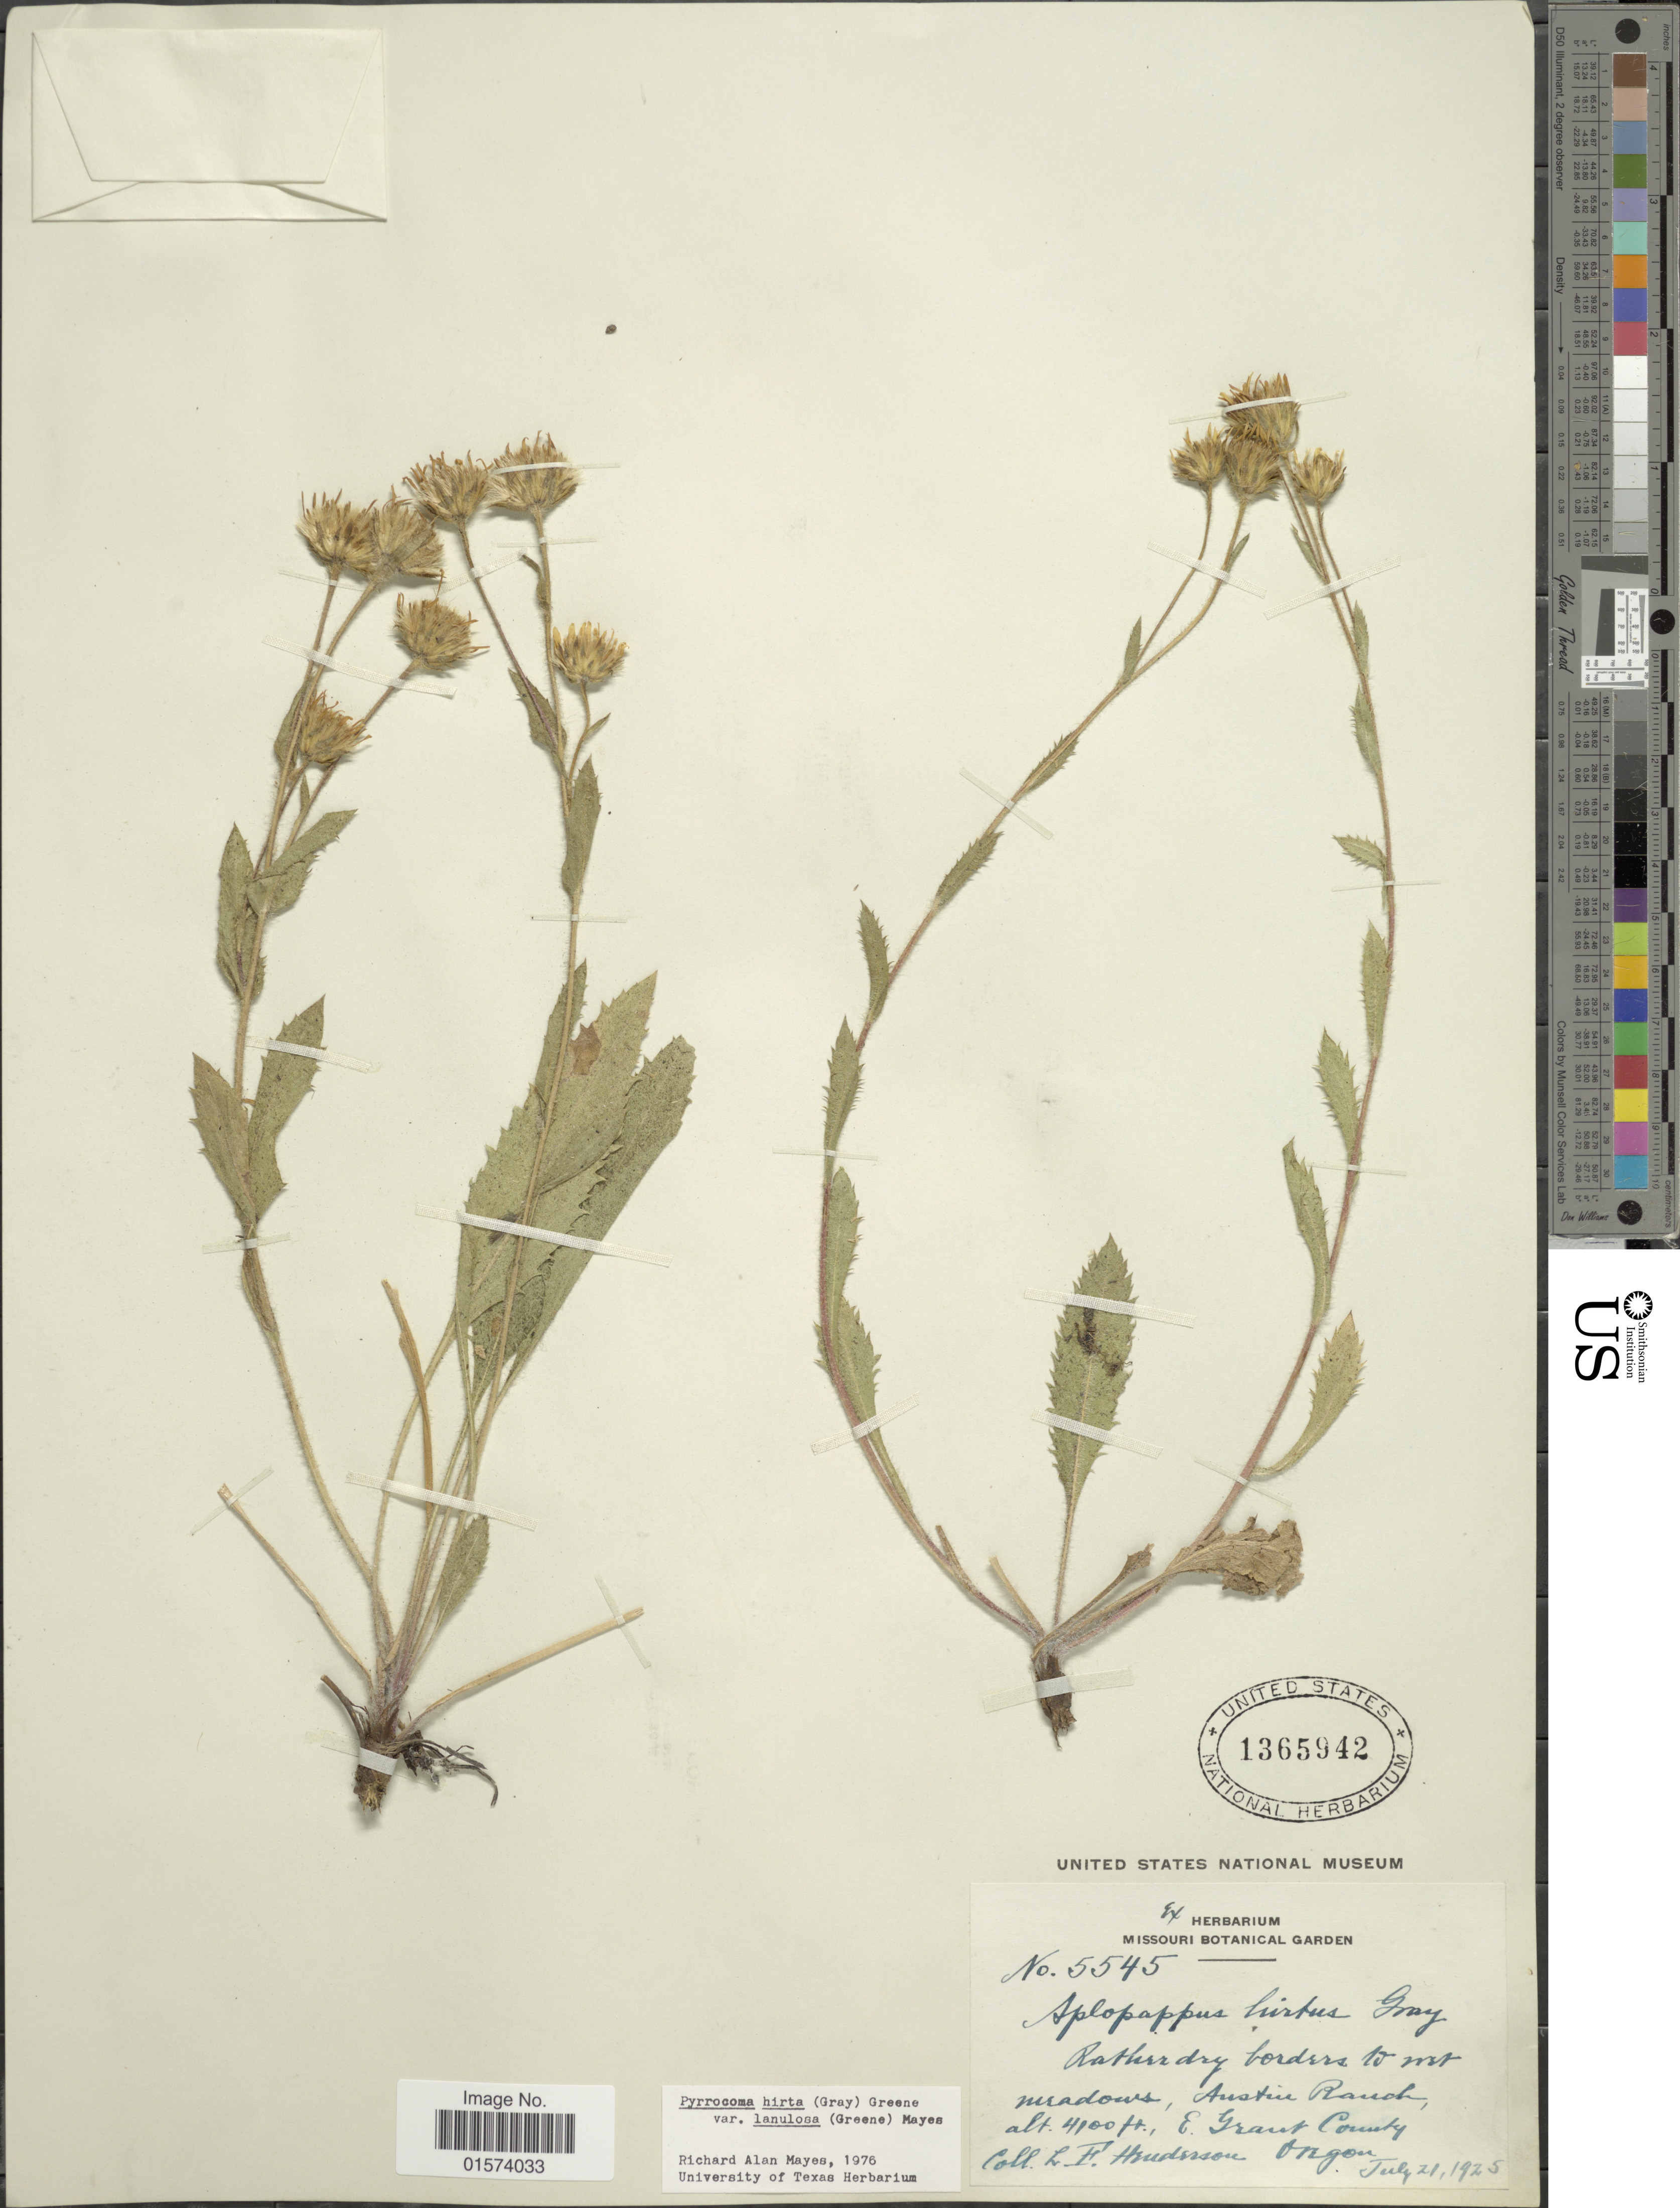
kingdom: Plantae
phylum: Tracheophyta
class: Magnoliopsida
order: Asterales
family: Asteraceae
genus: Pyrrocoma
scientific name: Pyrrocoma lanceolata var. lanceolata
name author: (Hook.) Greene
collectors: L. F. Hudson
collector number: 5545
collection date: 1925-07-21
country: United States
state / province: Oregon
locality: Rather dry borders to Mt. meadows, Austin Ranch, E. Grant County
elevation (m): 1250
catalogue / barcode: US 1365942